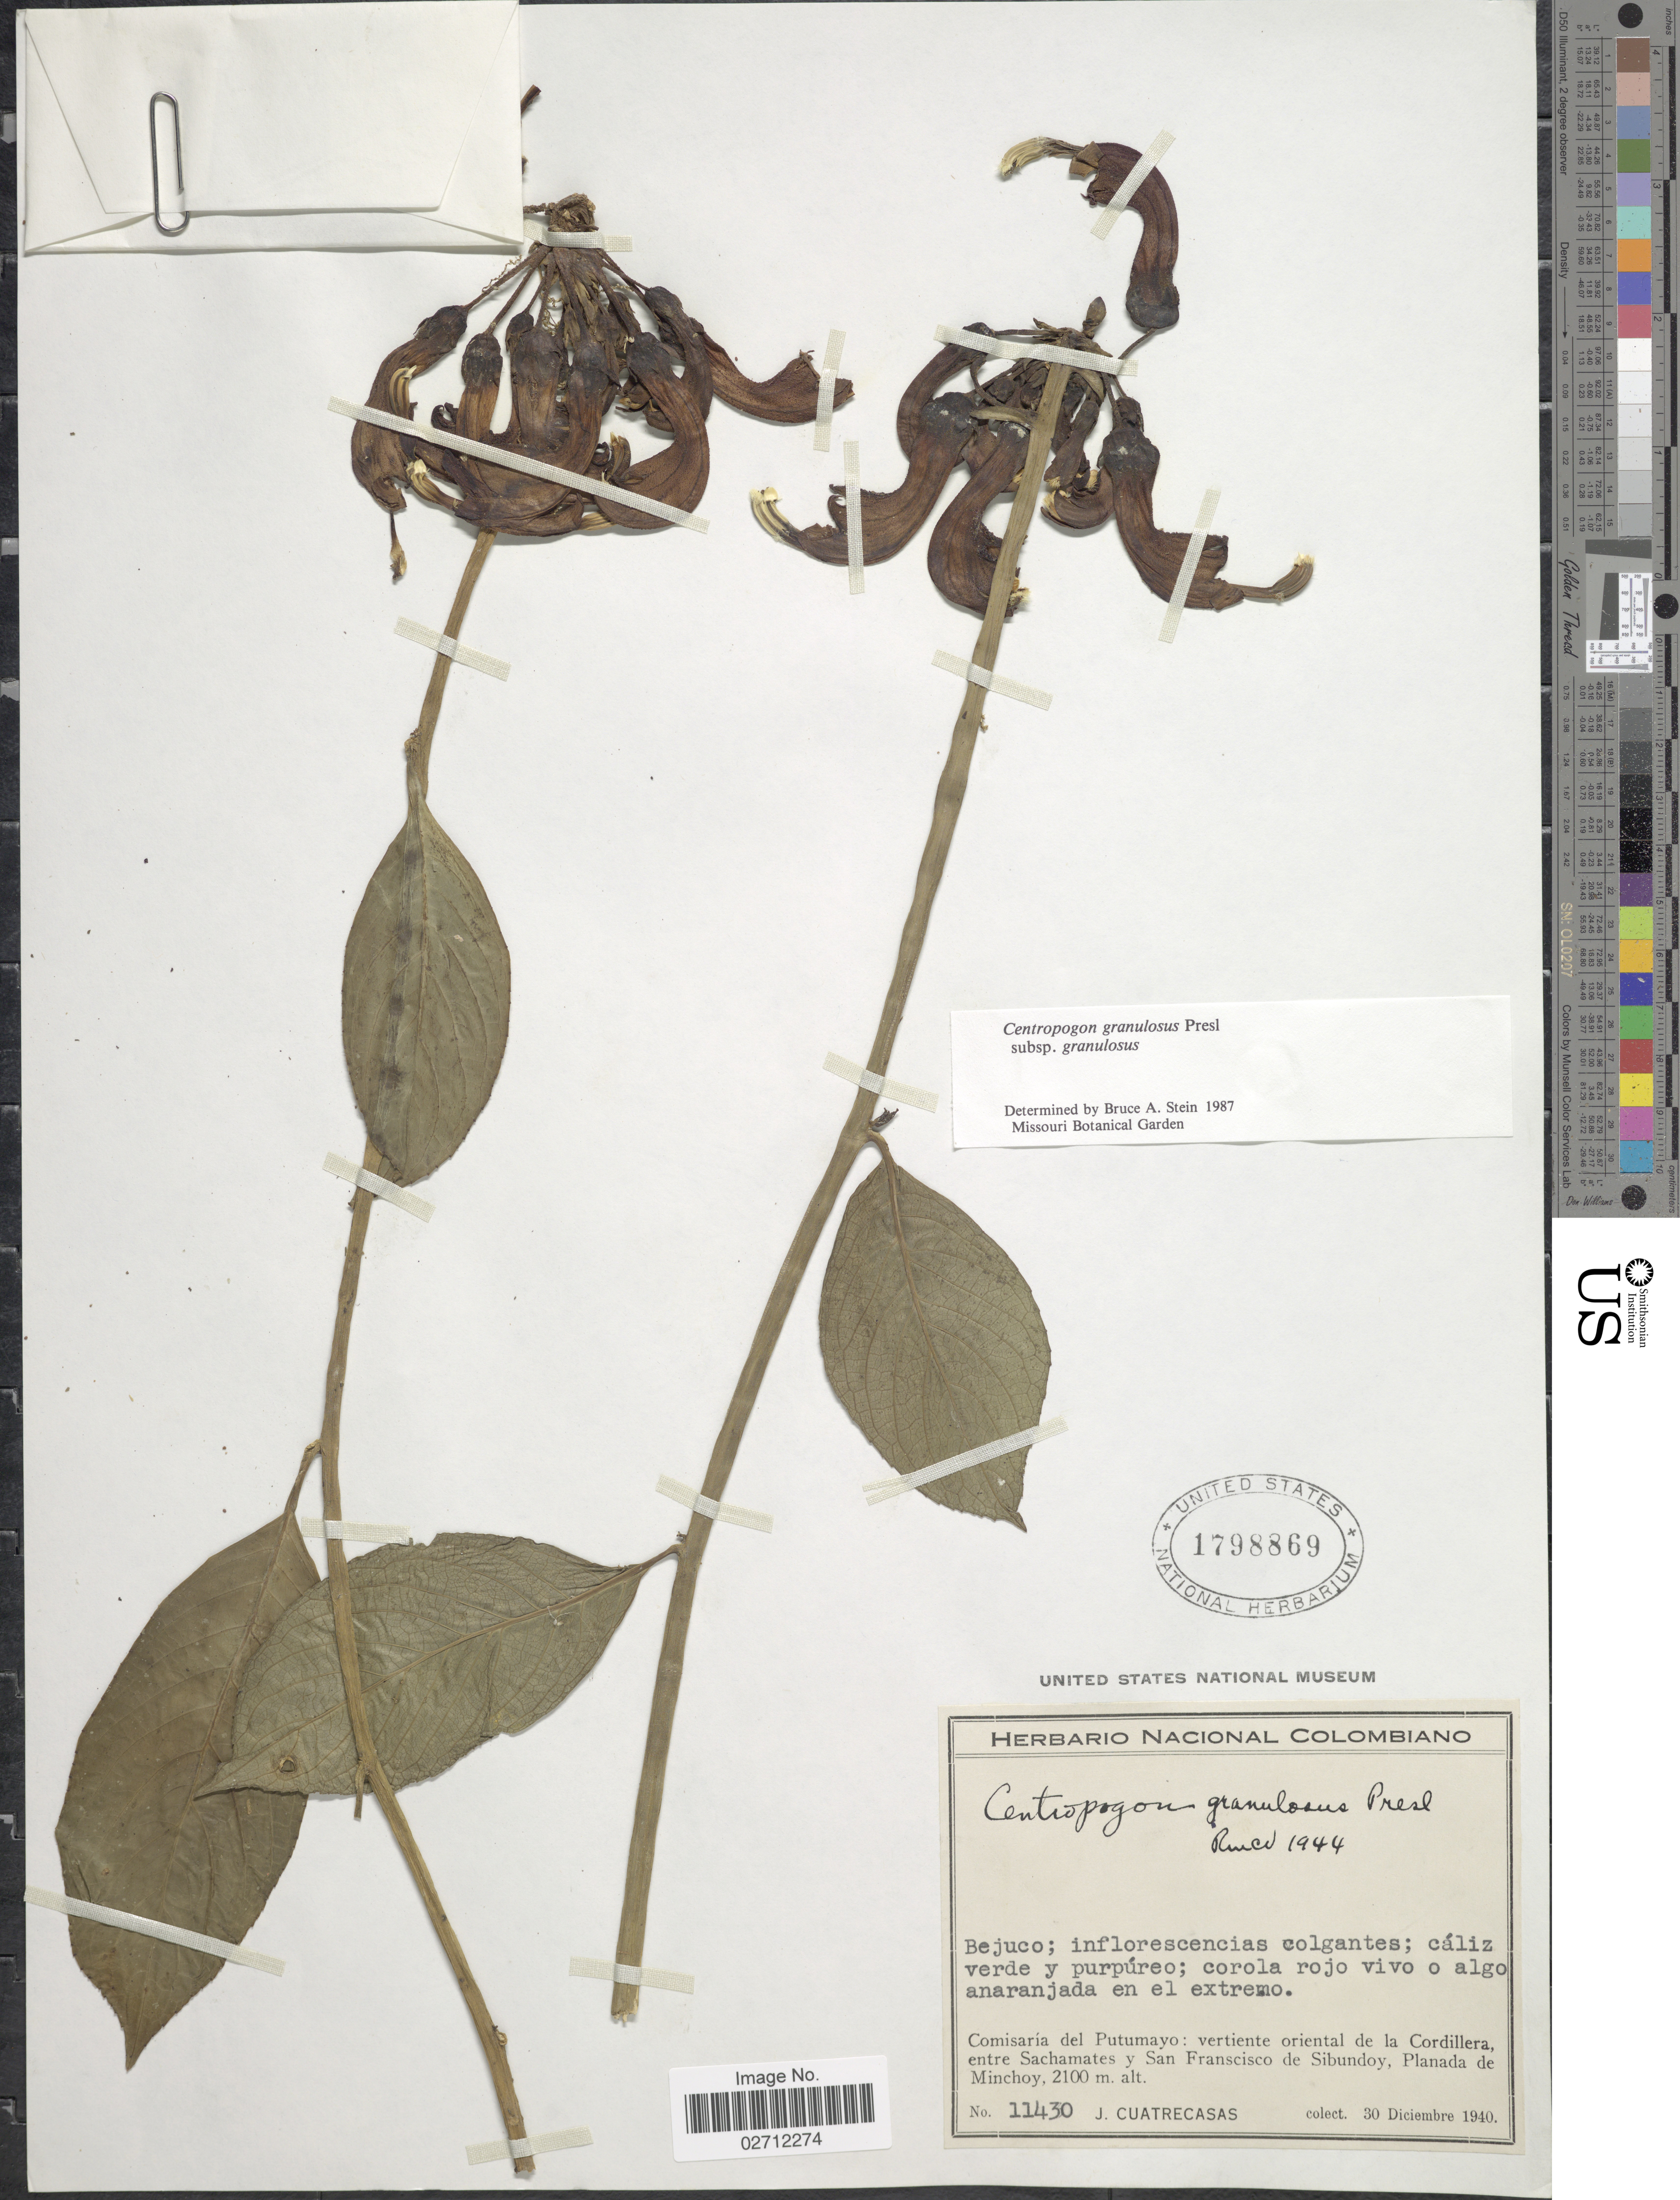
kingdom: Plantae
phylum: Tracheophyta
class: Magnoliopsida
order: Asterales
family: Campanulaceae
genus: Centropogon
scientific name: Centropogon granulosus subsp. granulosus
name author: C. Presl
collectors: J. Cuatrecasas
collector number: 11430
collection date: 1940-12-30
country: Colombia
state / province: Putumayo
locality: Comisario del Putumayo: vertiente oriental de la Cordillera, entre Sachamates y San Francisco de Sibundoy, Planada de Minchoy.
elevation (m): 2100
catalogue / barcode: US 1798869